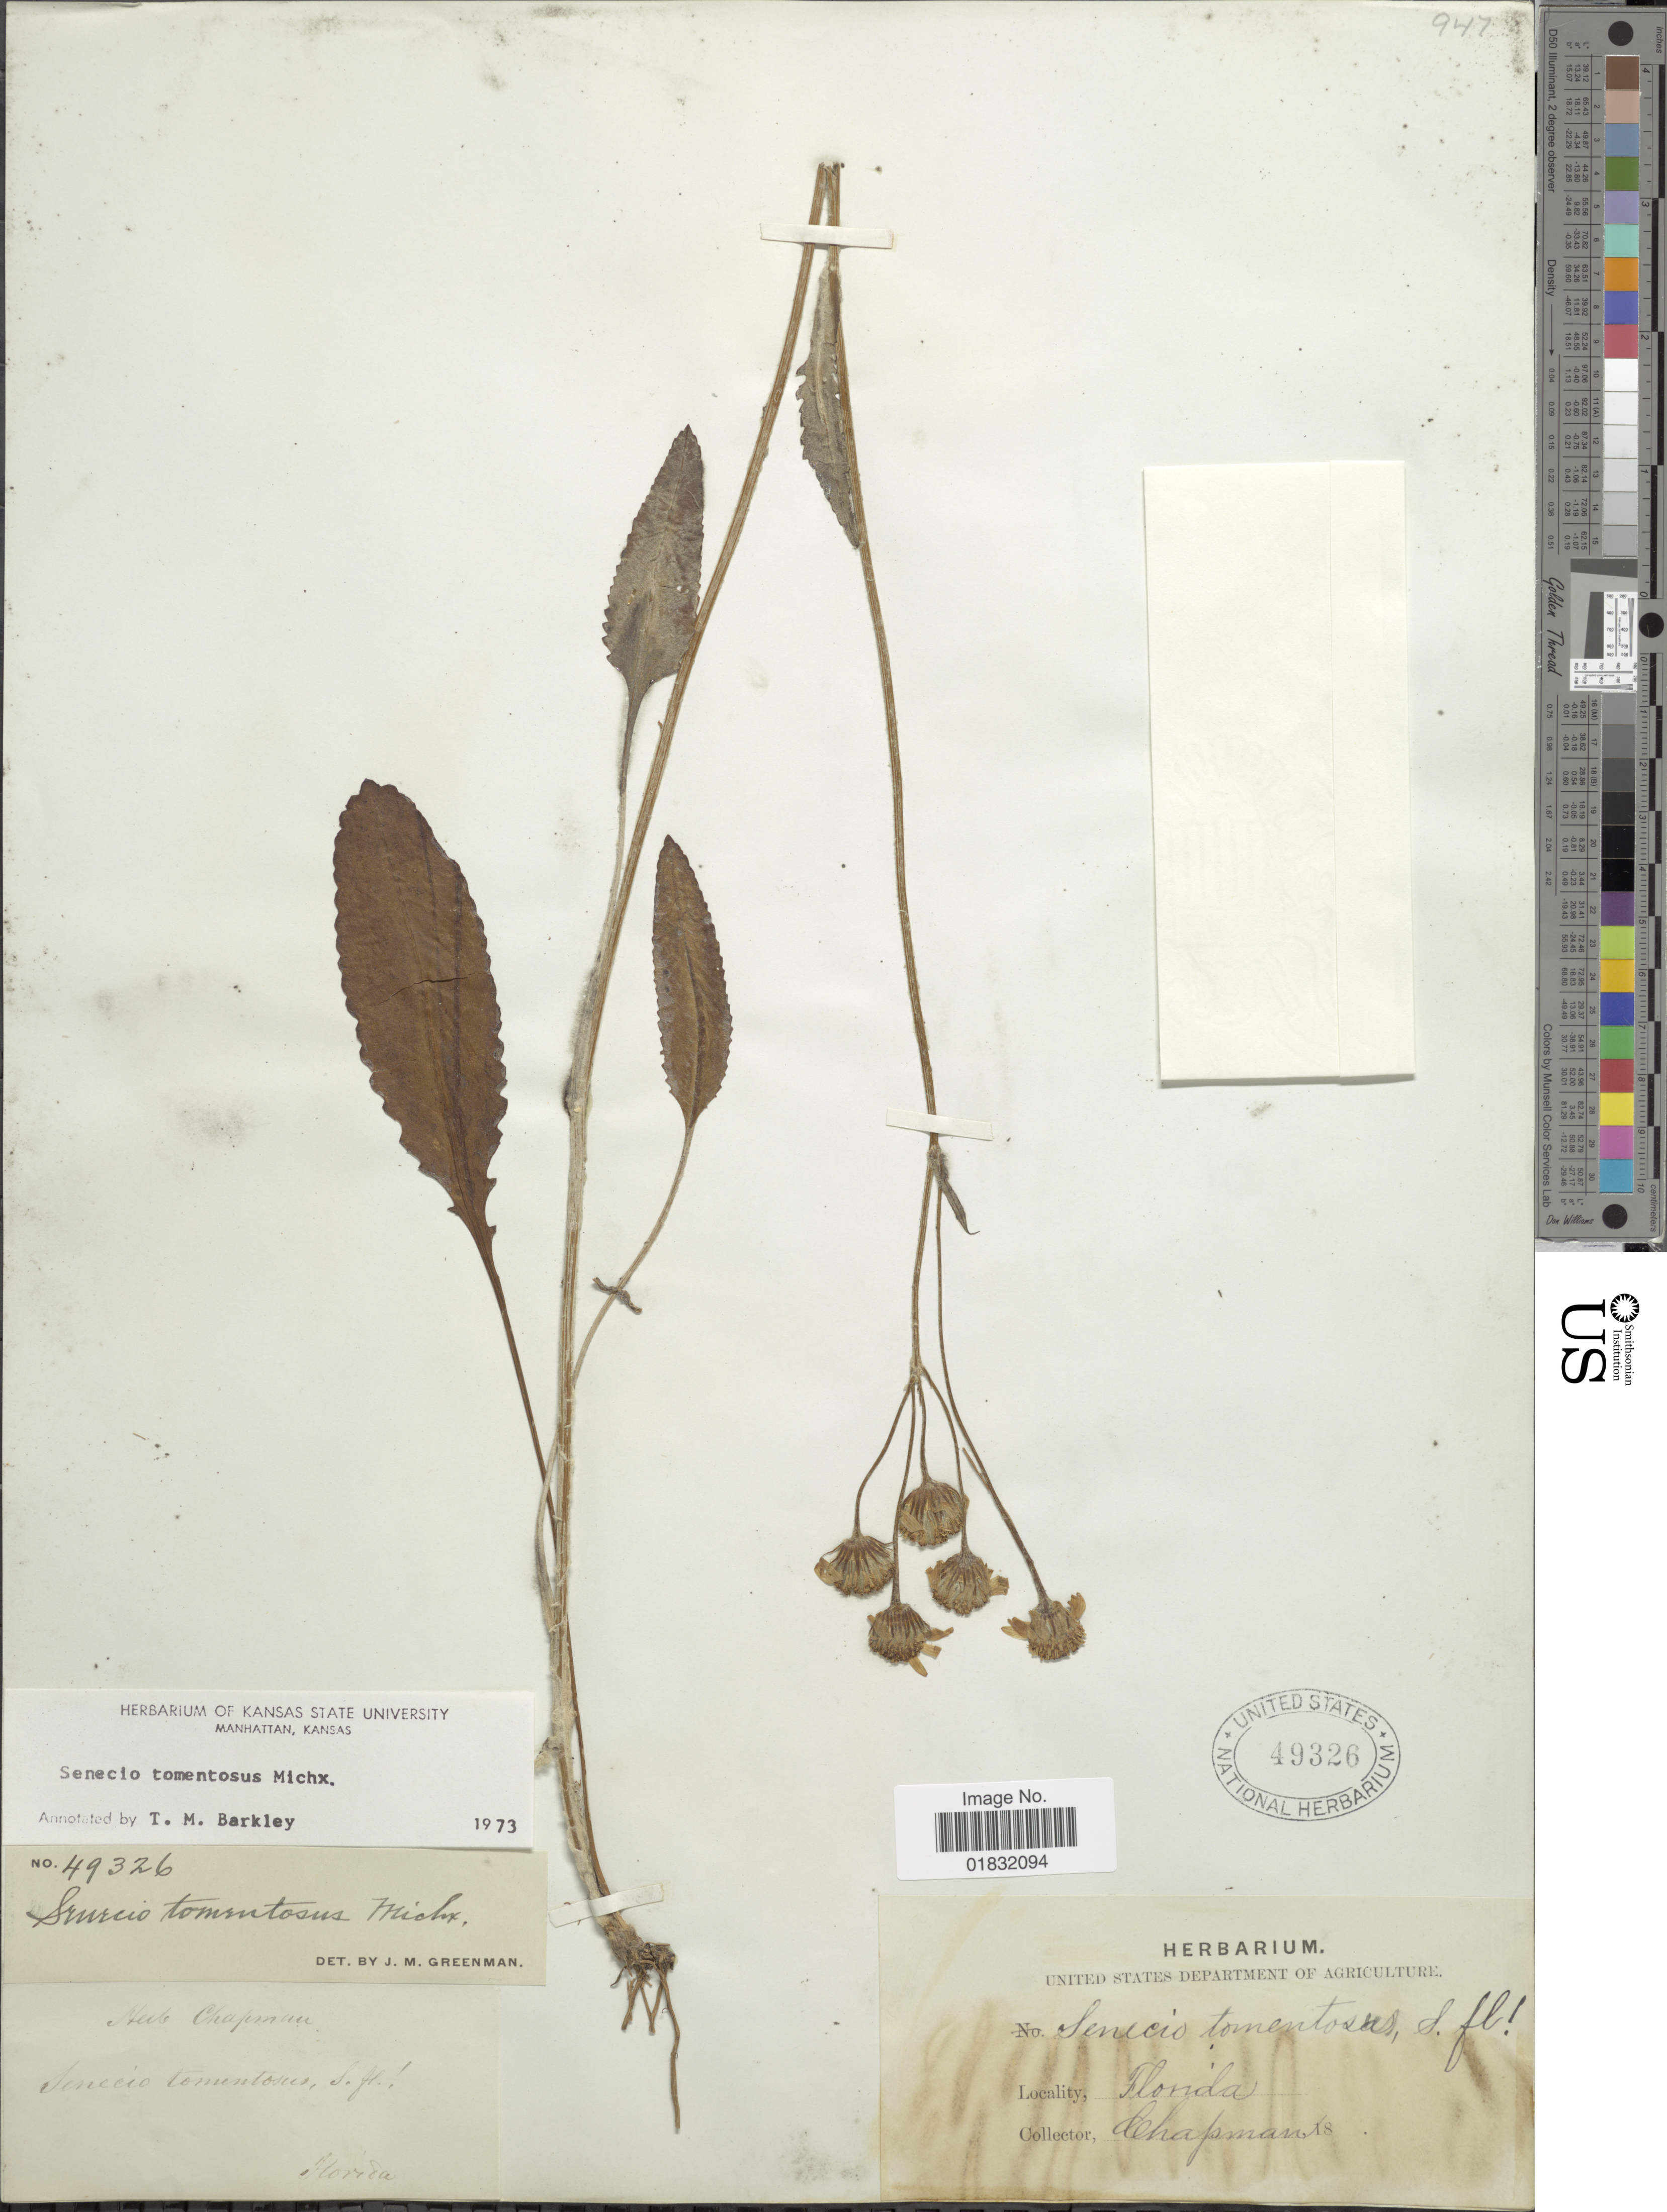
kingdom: Plantae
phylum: Tracheophyta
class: Magnoliopsida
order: Asterales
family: Asteraceae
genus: Packera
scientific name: Packera dubia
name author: (Spreng.) Trock & Mabb.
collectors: A. Chapman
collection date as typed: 18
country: United States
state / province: Florida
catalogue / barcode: US 49326